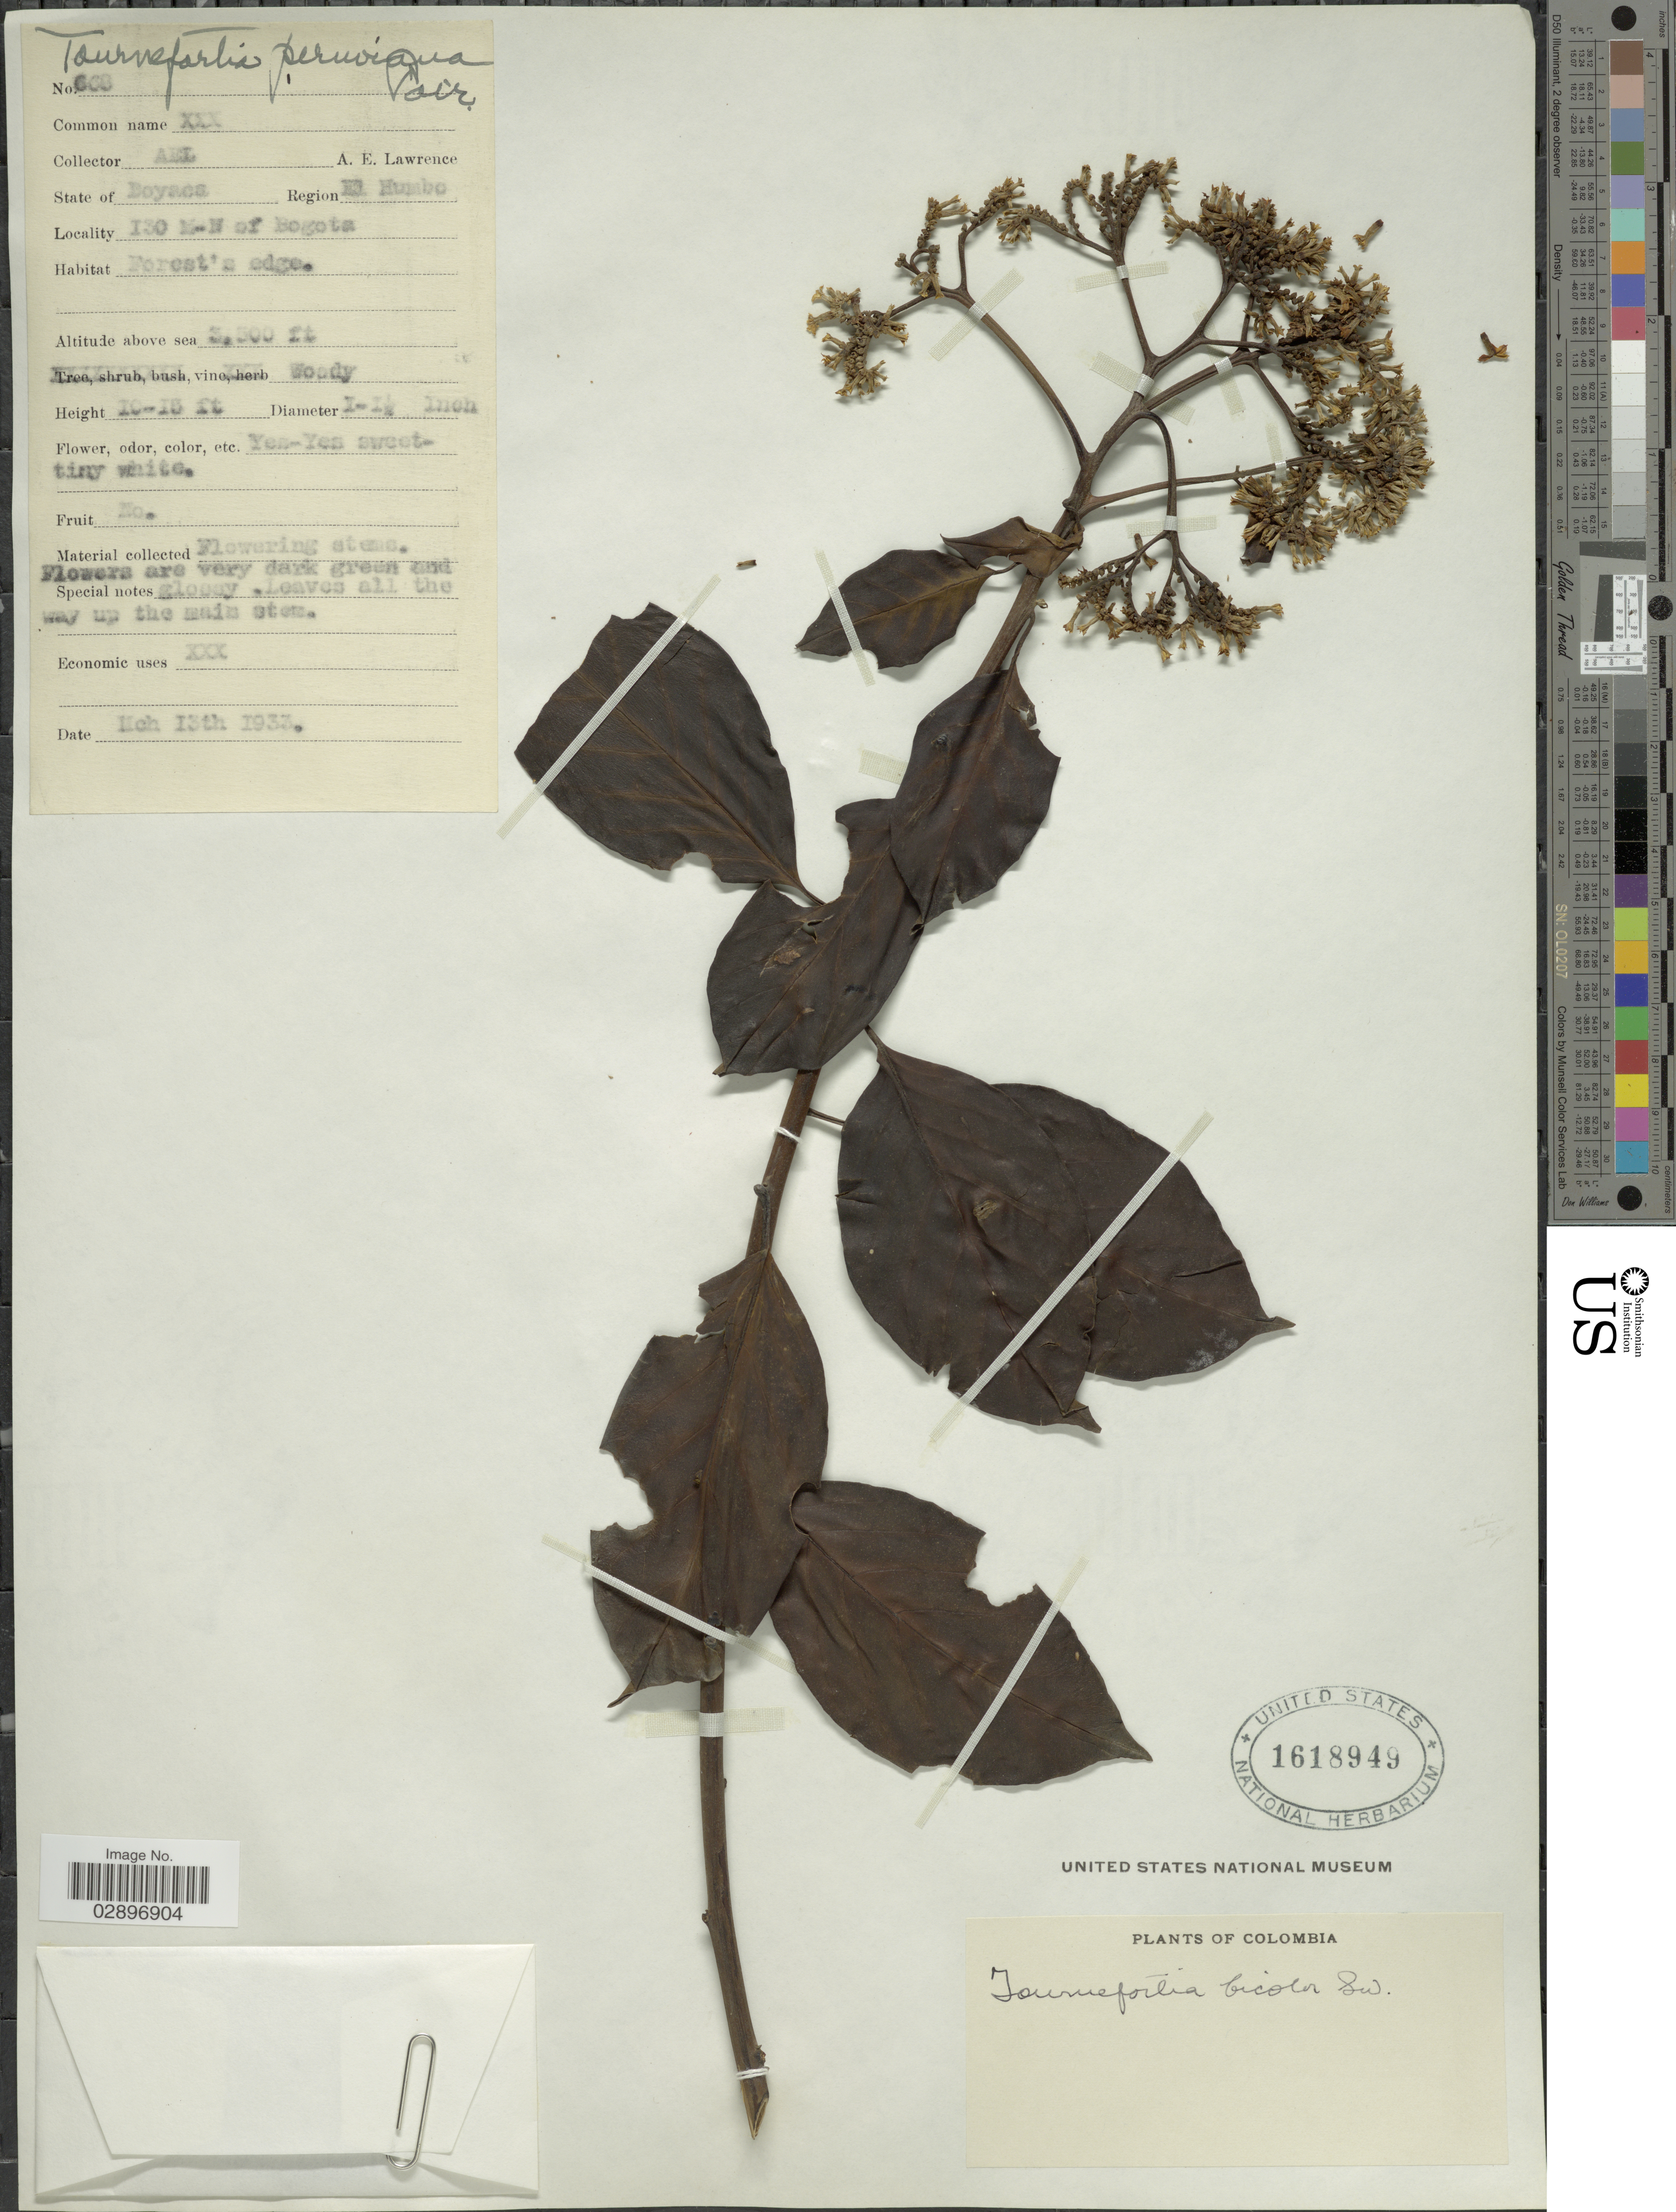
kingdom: Plantae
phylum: Tracheophyta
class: Magnoliopsida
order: Boraginales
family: Heliotropiaceae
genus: Tournefortia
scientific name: Tournefortia bicolor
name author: Sw.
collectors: A. Lawrence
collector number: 668*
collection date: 1933-03-13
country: Colombia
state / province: Boyacá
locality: Region El Humbo. 130 M-N of Bogota.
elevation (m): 1067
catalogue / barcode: US 1618949